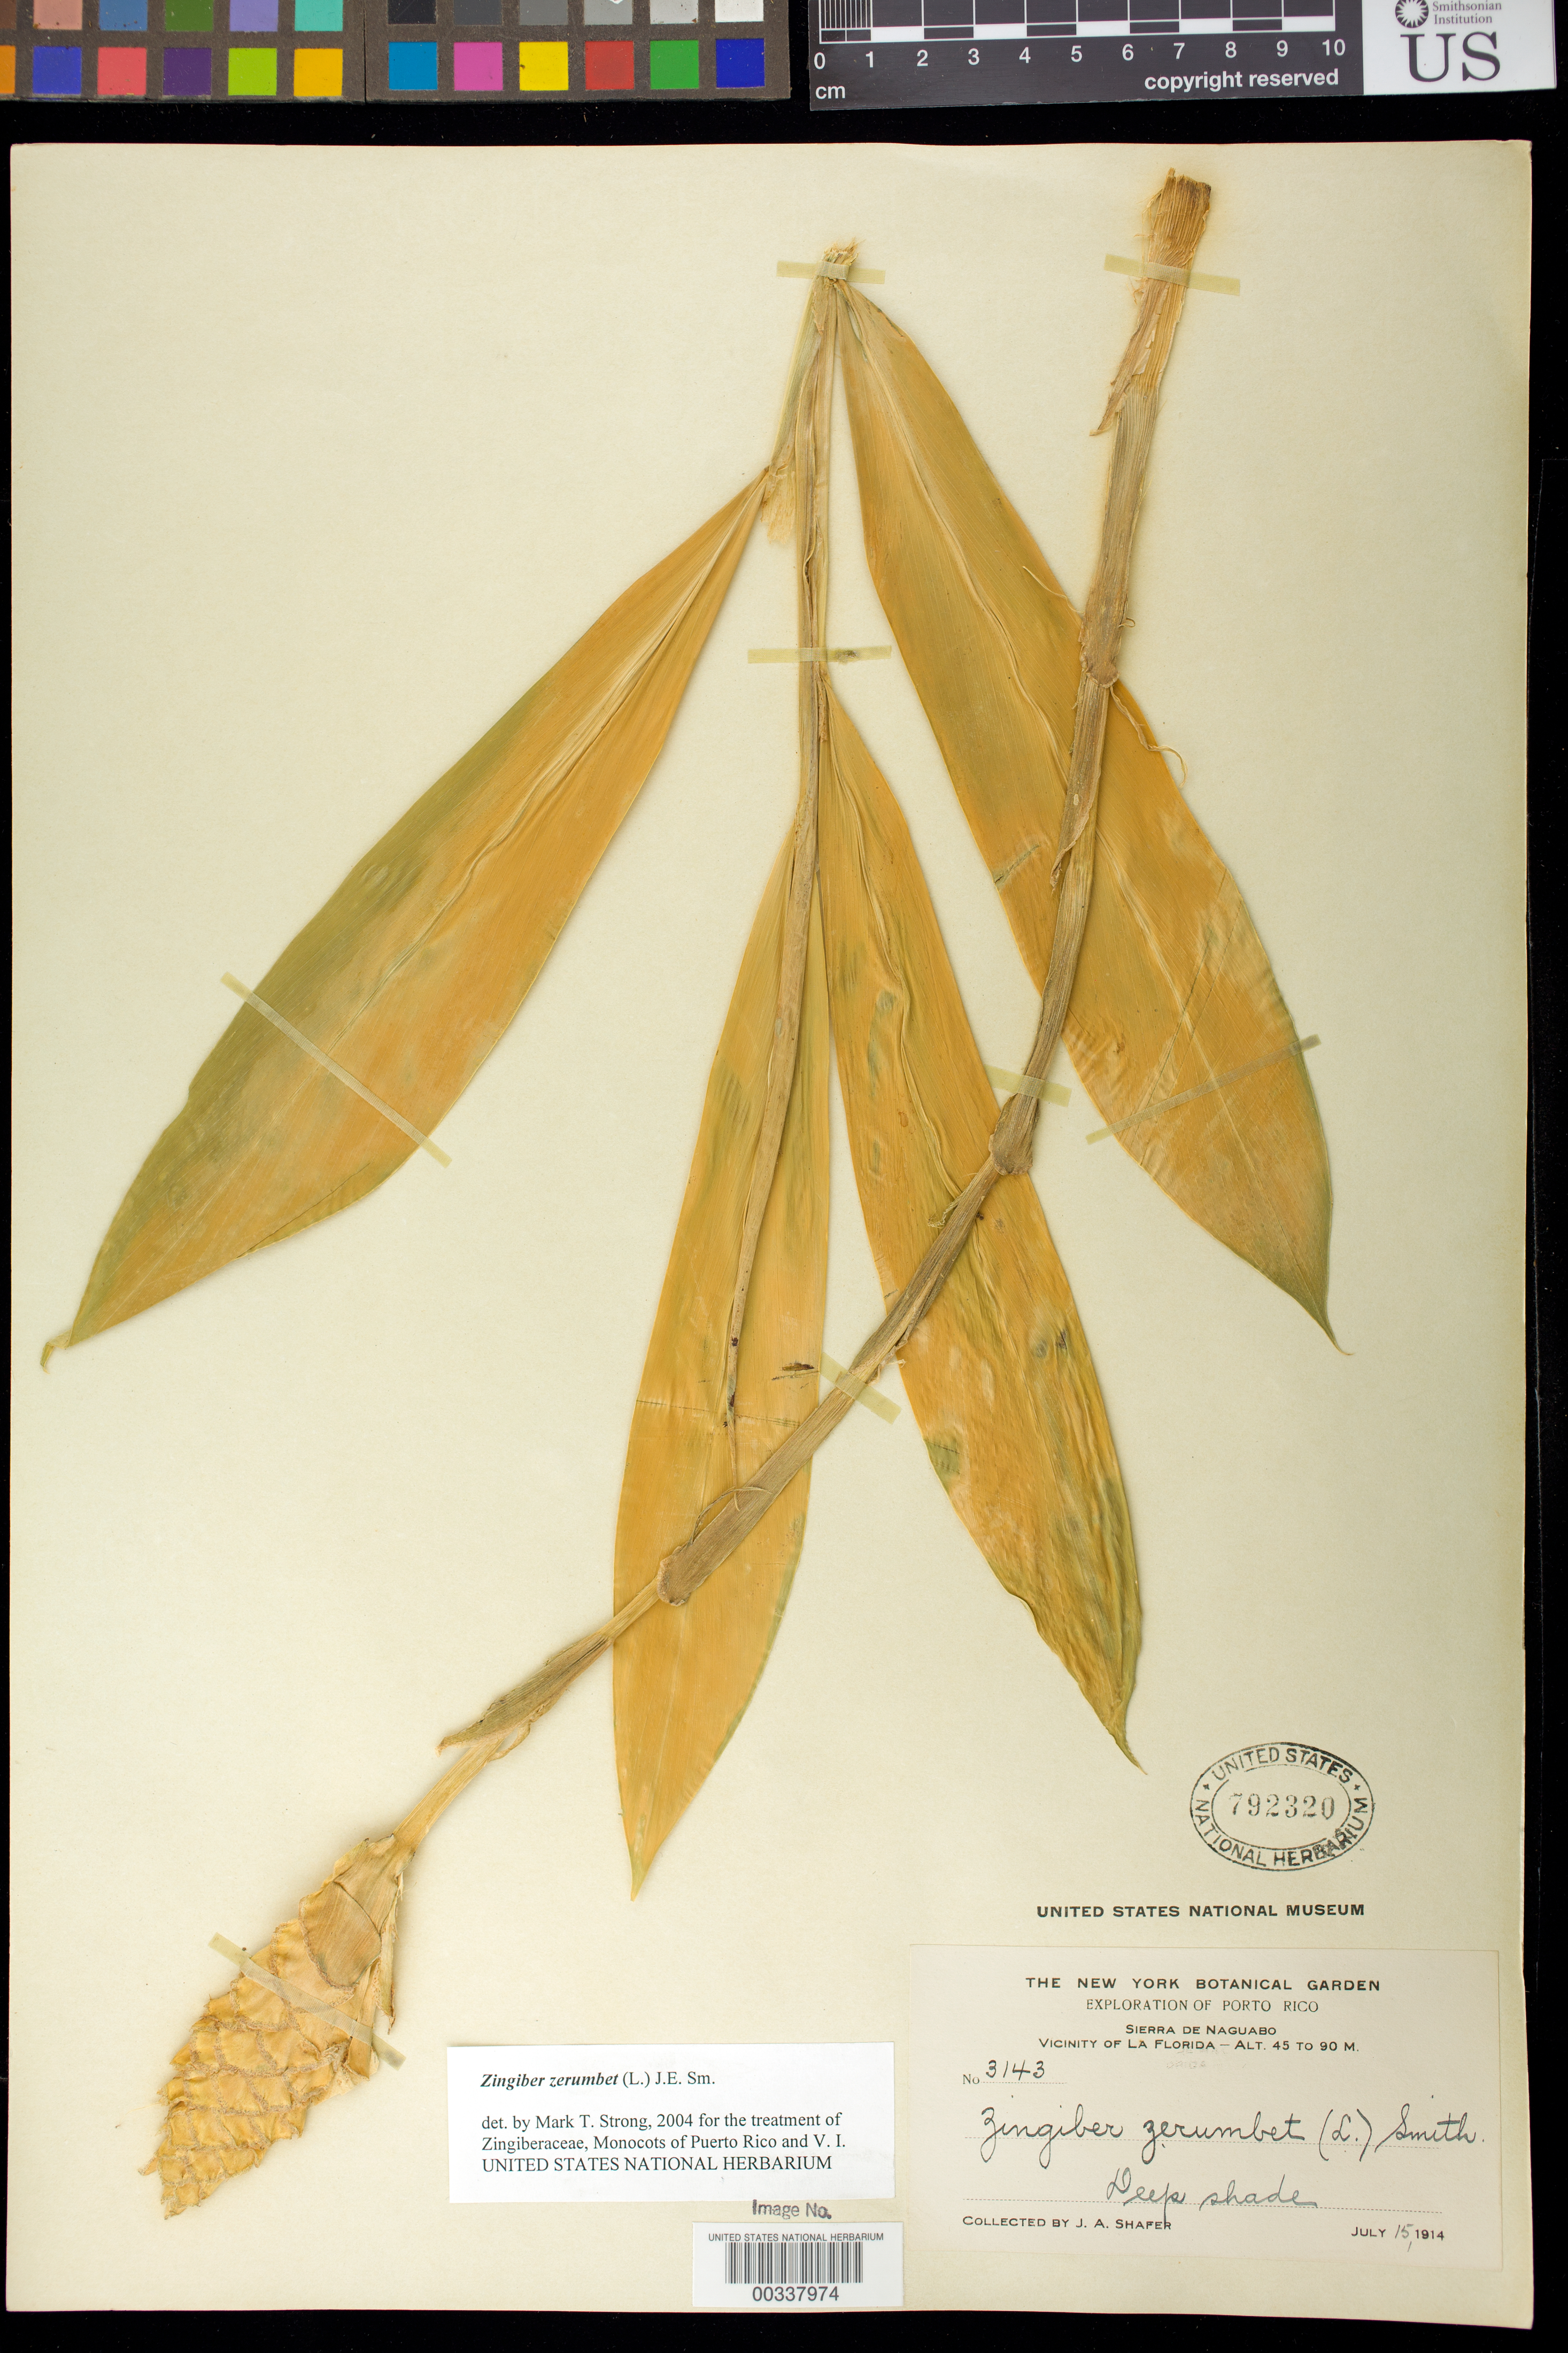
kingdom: Plantae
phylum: Tracheophyta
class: Liliopsida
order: Zingiberales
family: Zingiberaceae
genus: Zingiber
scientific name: Zingiber zerumbet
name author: (L.) Sm.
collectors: J. A. Shafer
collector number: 3143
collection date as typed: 15 Jul 1914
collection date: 1914-07-15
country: Puerto Rico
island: Greater Antilles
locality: Sierra de Naguabo, vicinity of La Florida.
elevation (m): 45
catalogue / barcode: US 792320